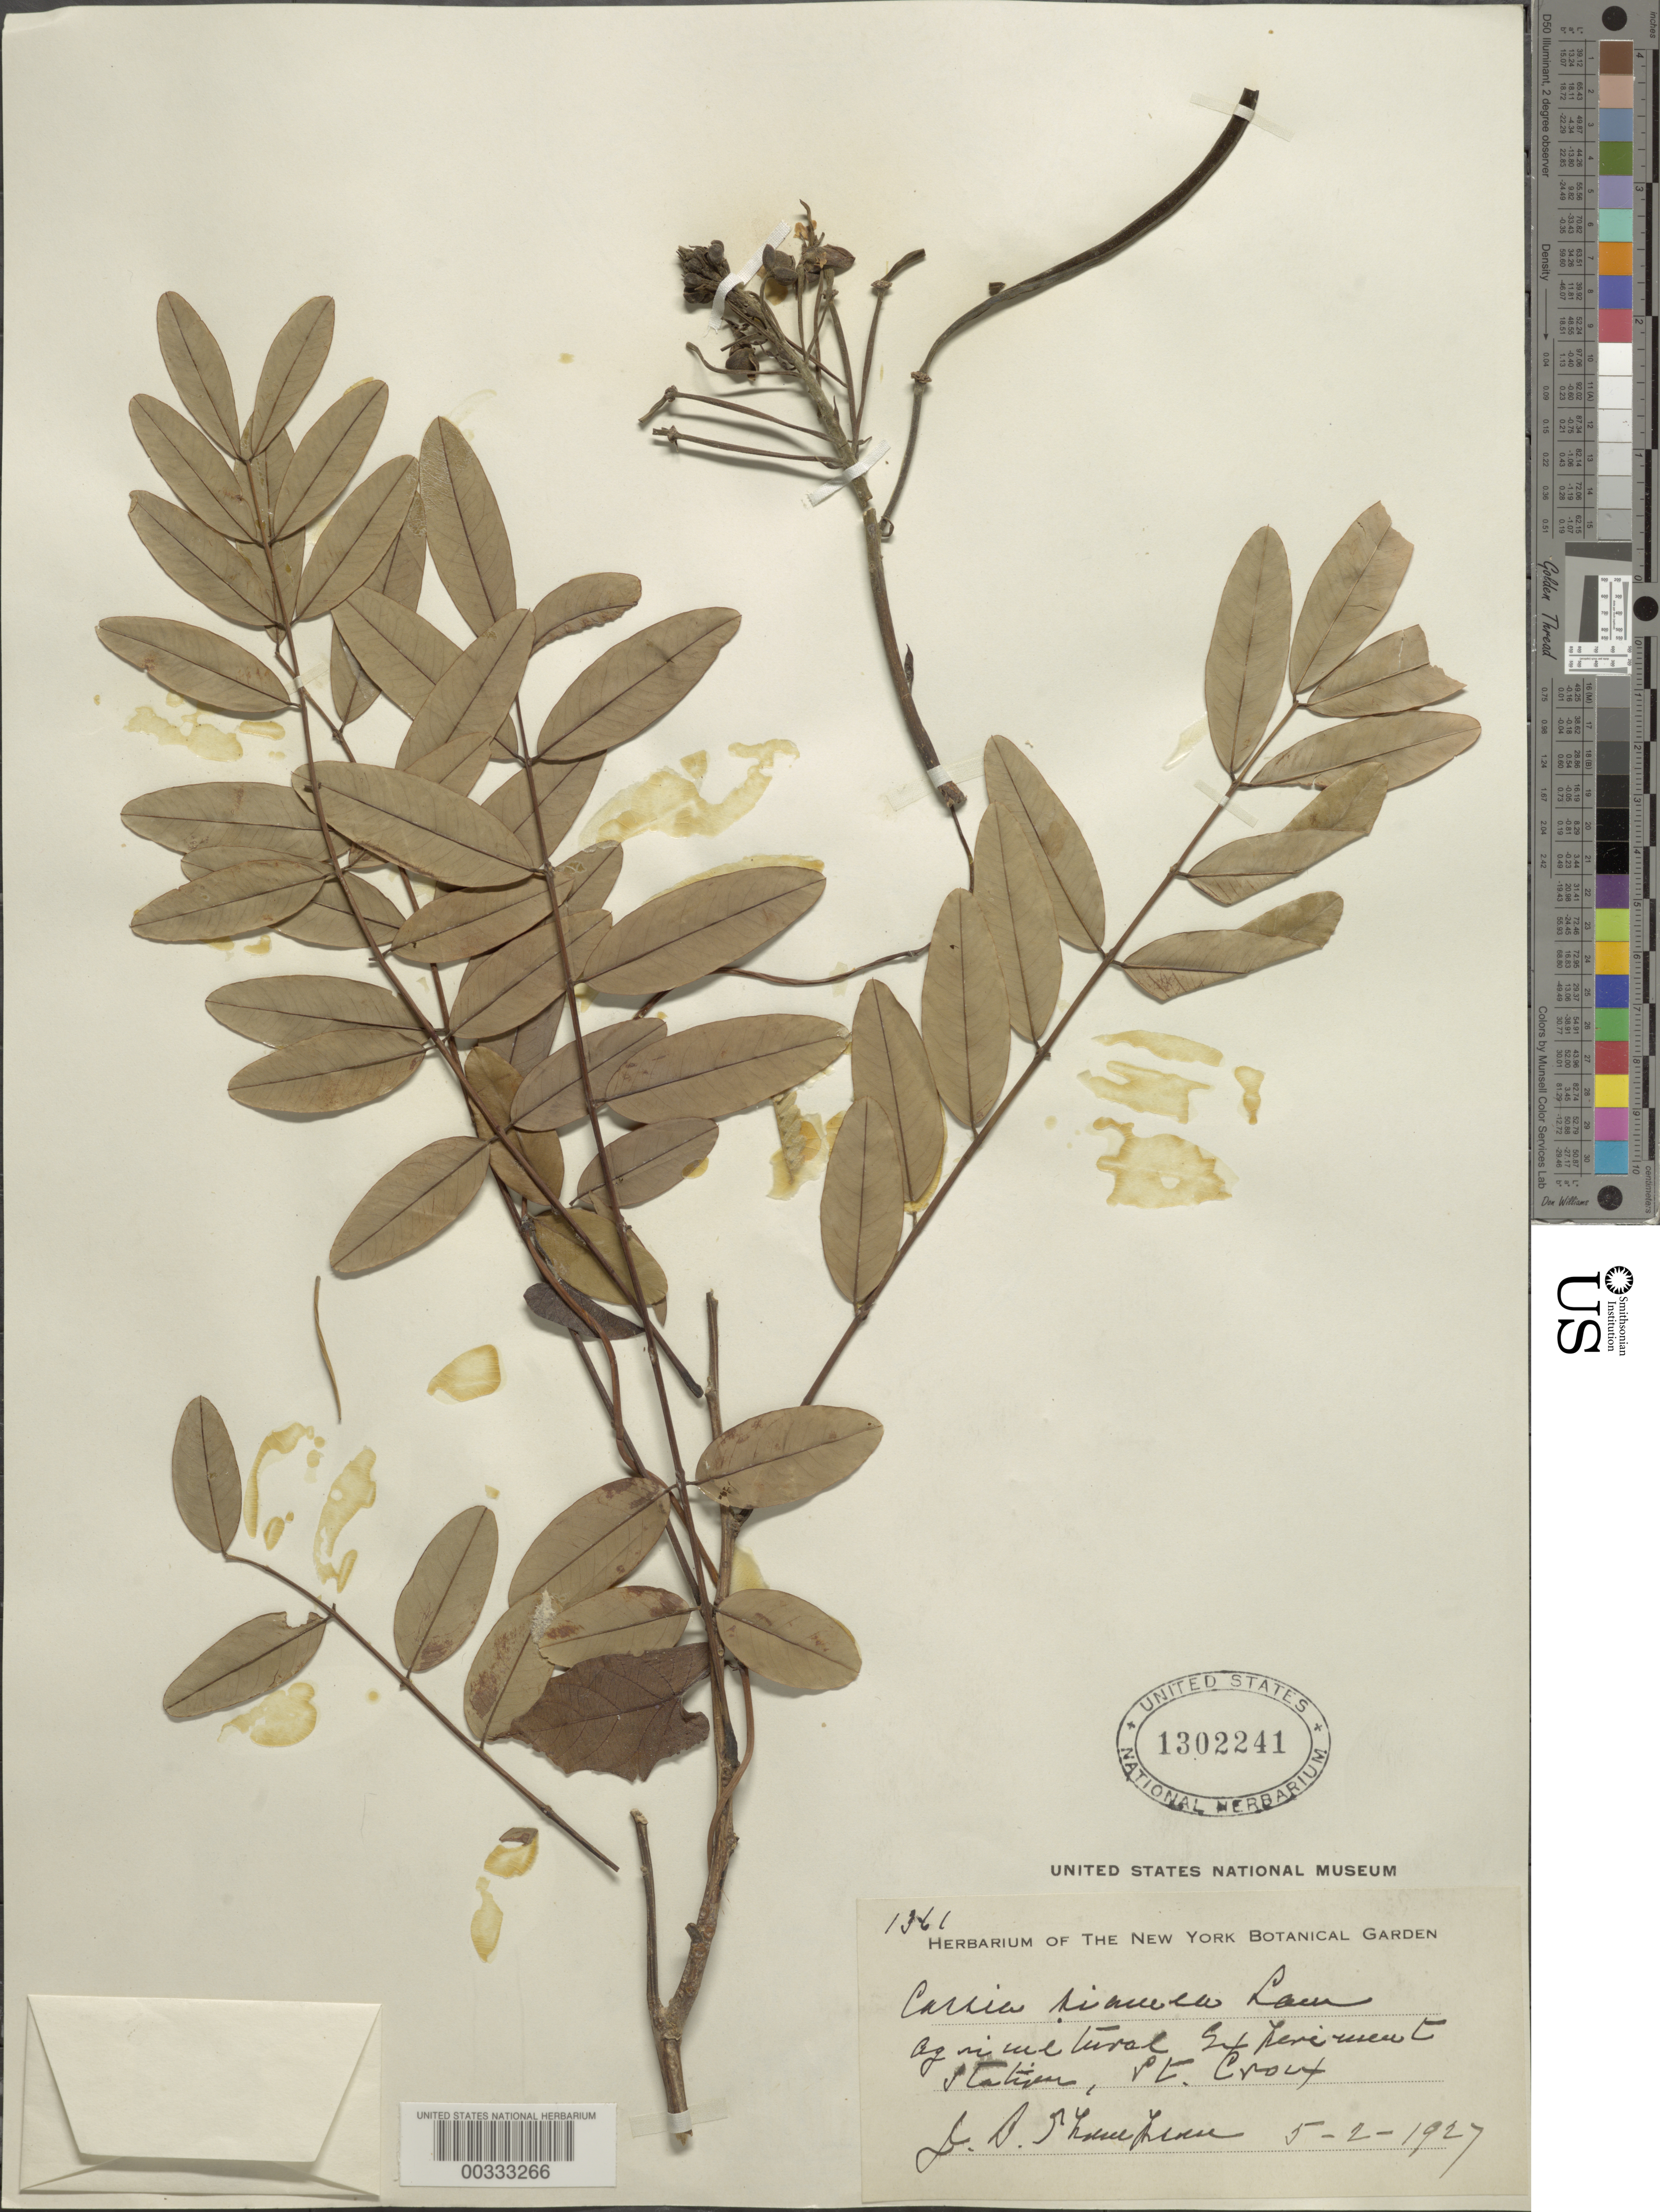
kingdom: Plantae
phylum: Tracheophyta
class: Magnoliopsida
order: Fabales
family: Fabaceae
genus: Senna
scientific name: Senna siamea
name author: (Lam.) H.S. Irwin & Barneby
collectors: J. B. Thompson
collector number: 1361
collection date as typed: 5-2-1927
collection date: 1927-02-05 or 1927-05-02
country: U.S. Virgin Islands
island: St. Croix Island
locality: Agricultural experiment station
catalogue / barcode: US 1302241